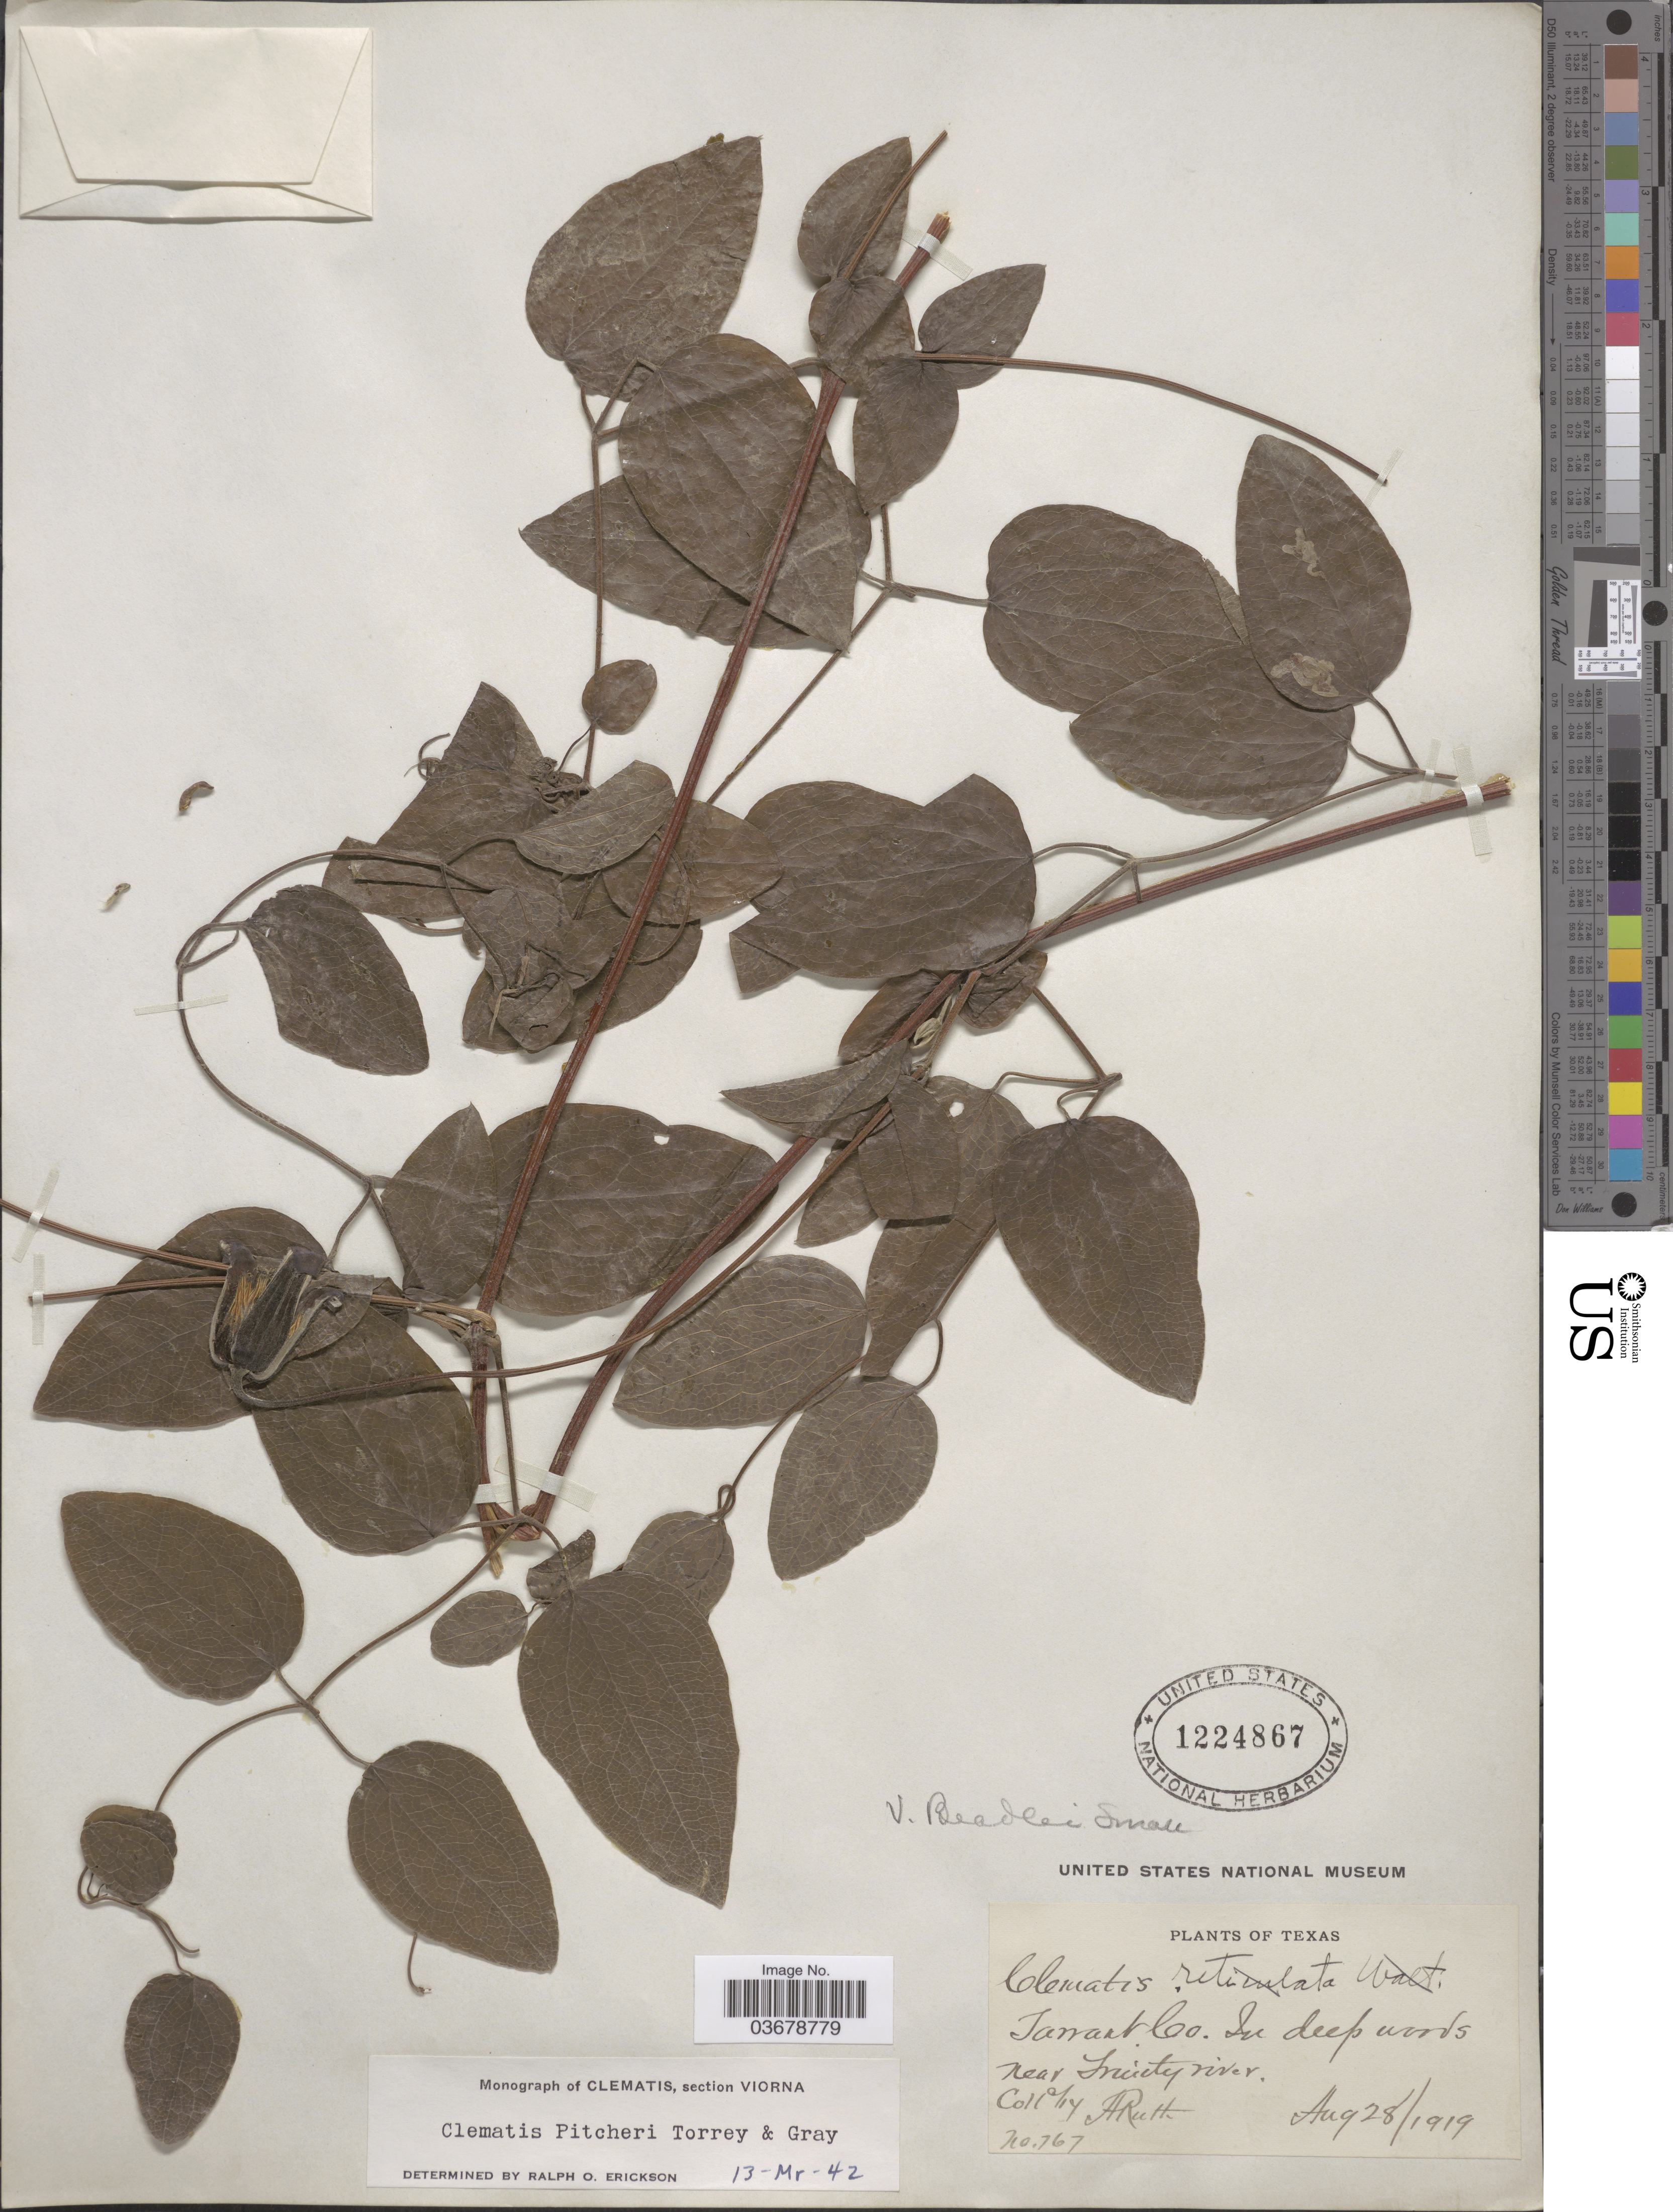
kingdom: Plantae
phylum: Tracheophyta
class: Magnoliopsida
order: Ranunculales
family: Ranunculaceae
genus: Clematis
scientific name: Clematis viorna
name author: L.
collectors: A. Ruth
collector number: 767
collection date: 1919-08-28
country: United States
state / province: Texas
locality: Tarrant Co. In deep woods near Tinity river.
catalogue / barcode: US 1224867